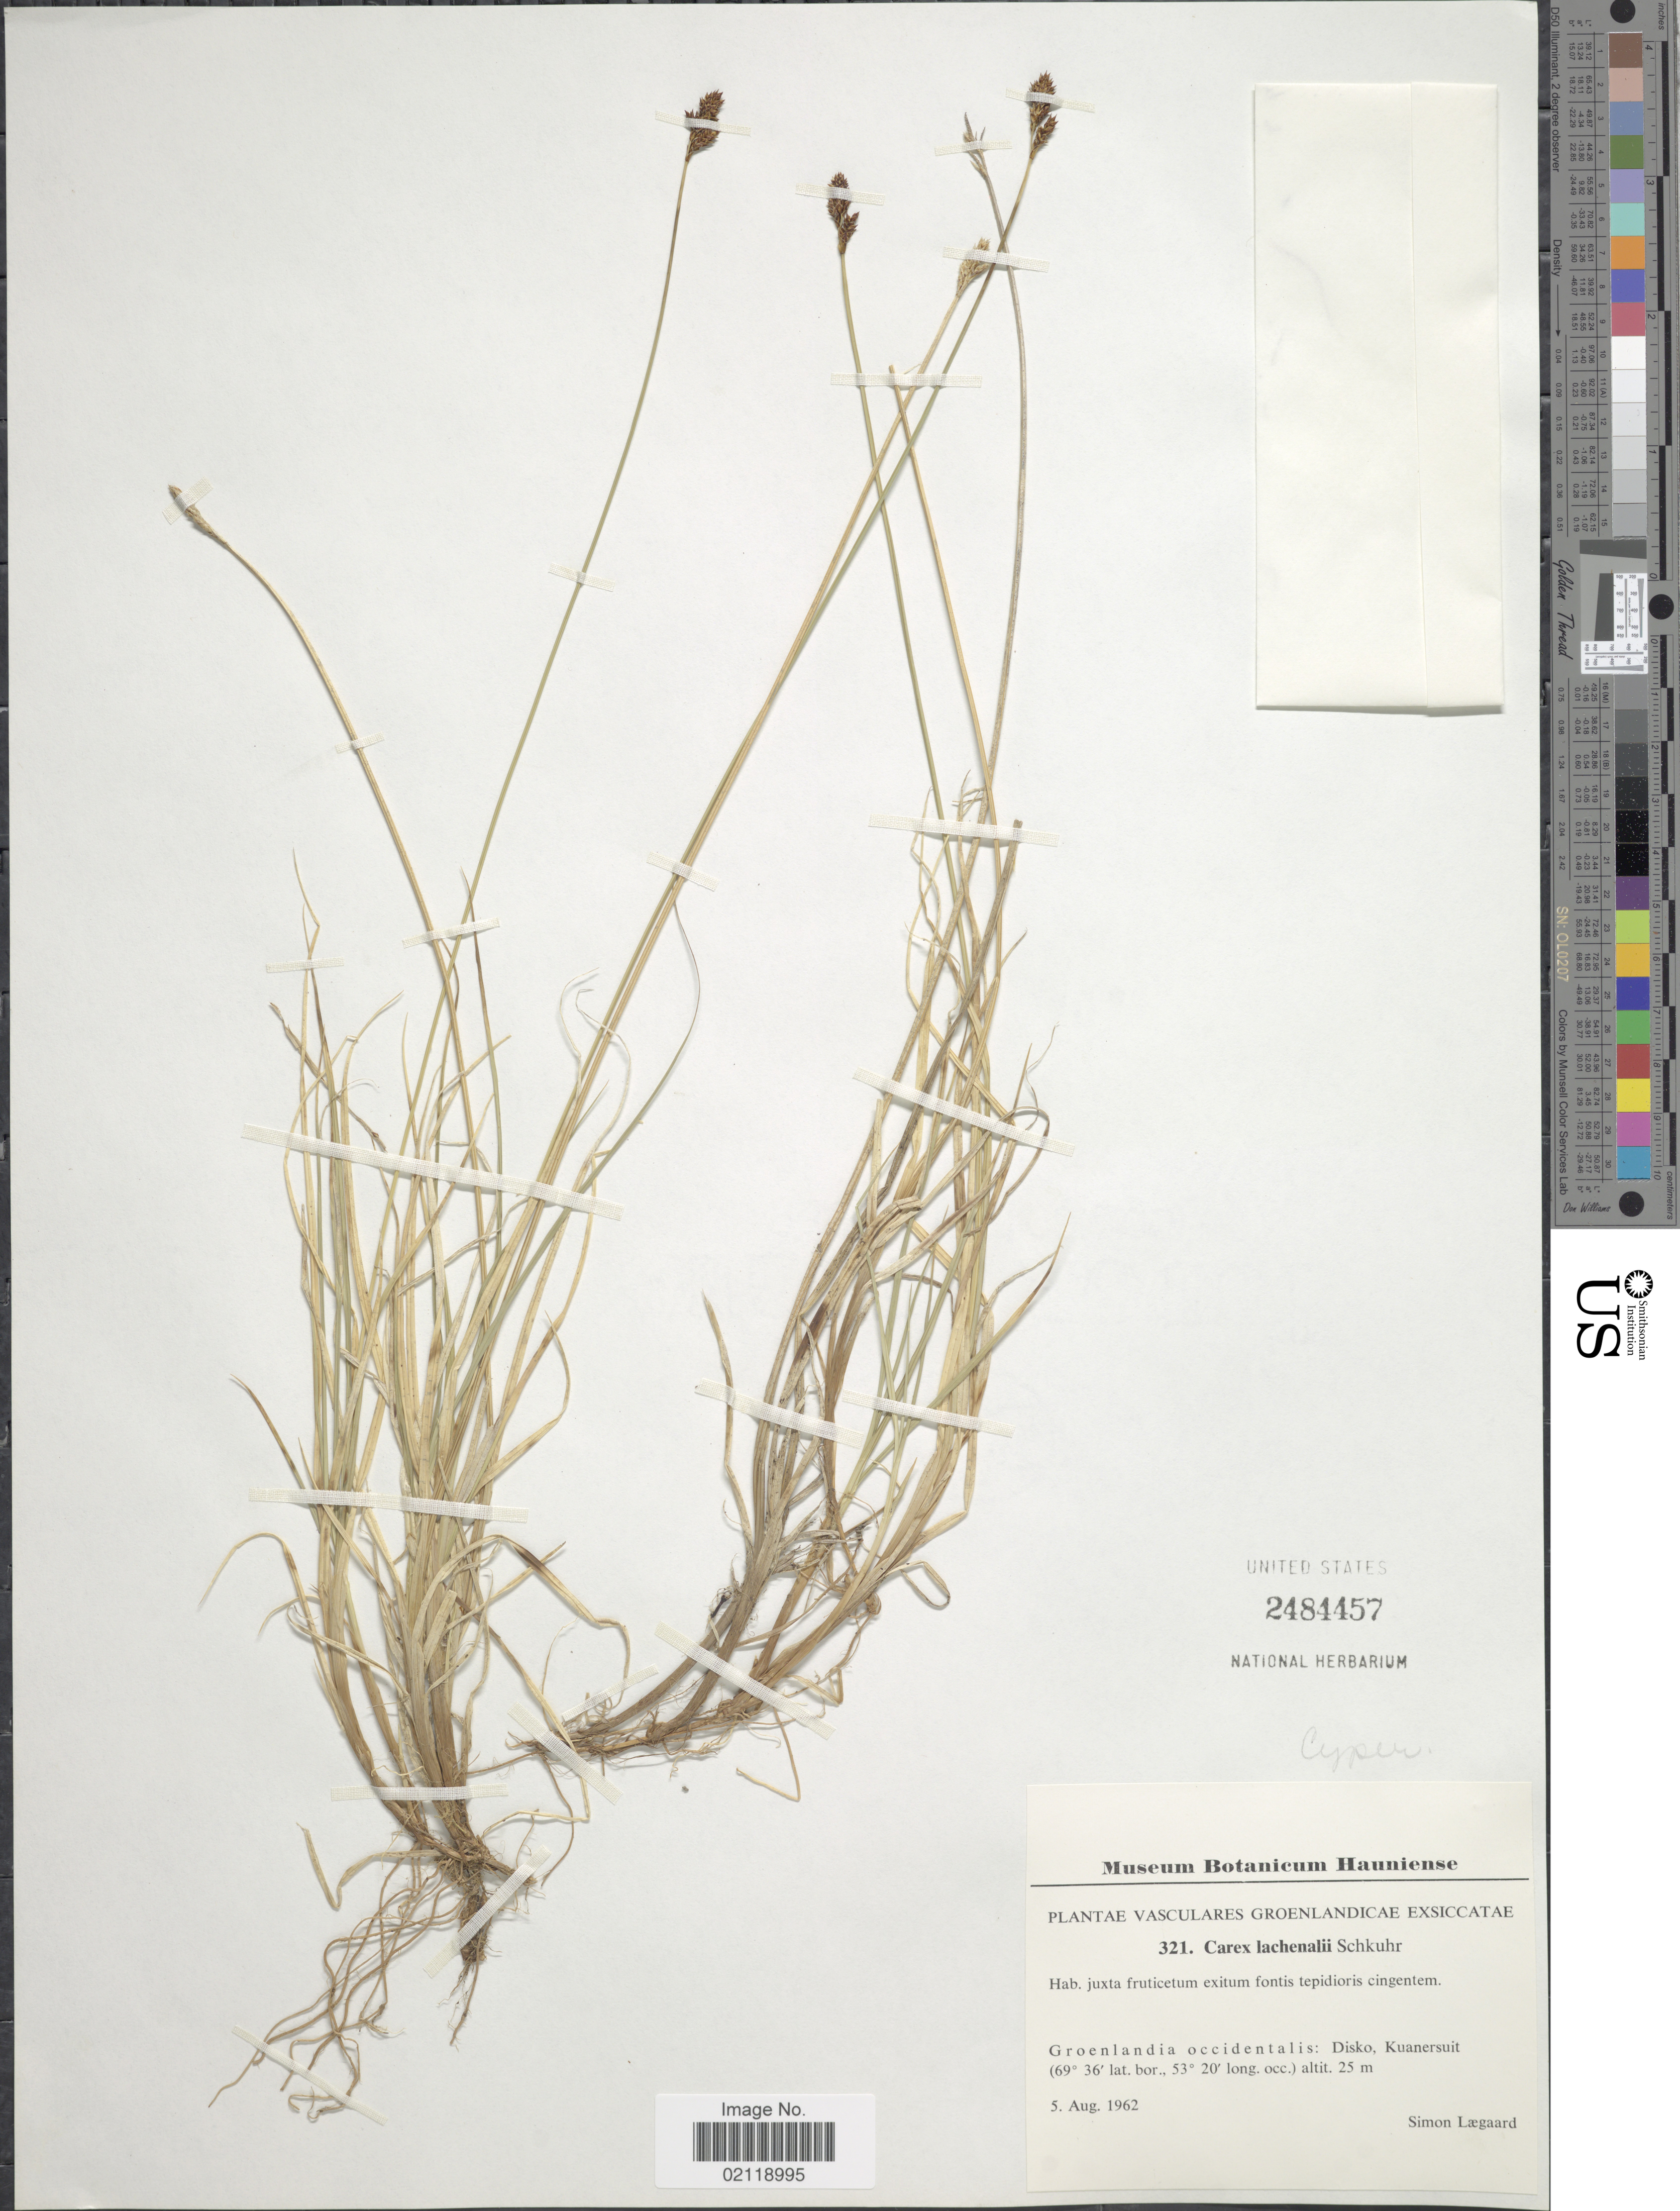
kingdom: Plantae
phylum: Tracheophyta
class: Liliopsida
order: Poales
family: Cyperaceae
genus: Carex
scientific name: Carex lachenalii subsp. lachenalii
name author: Schkuhr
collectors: S. Lægaard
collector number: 321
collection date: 1962-08-05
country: Greenland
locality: Vasculares Groenlandicae. Groenlandia occidentalis: Disko, Kuanersuit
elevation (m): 25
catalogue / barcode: US 2484457